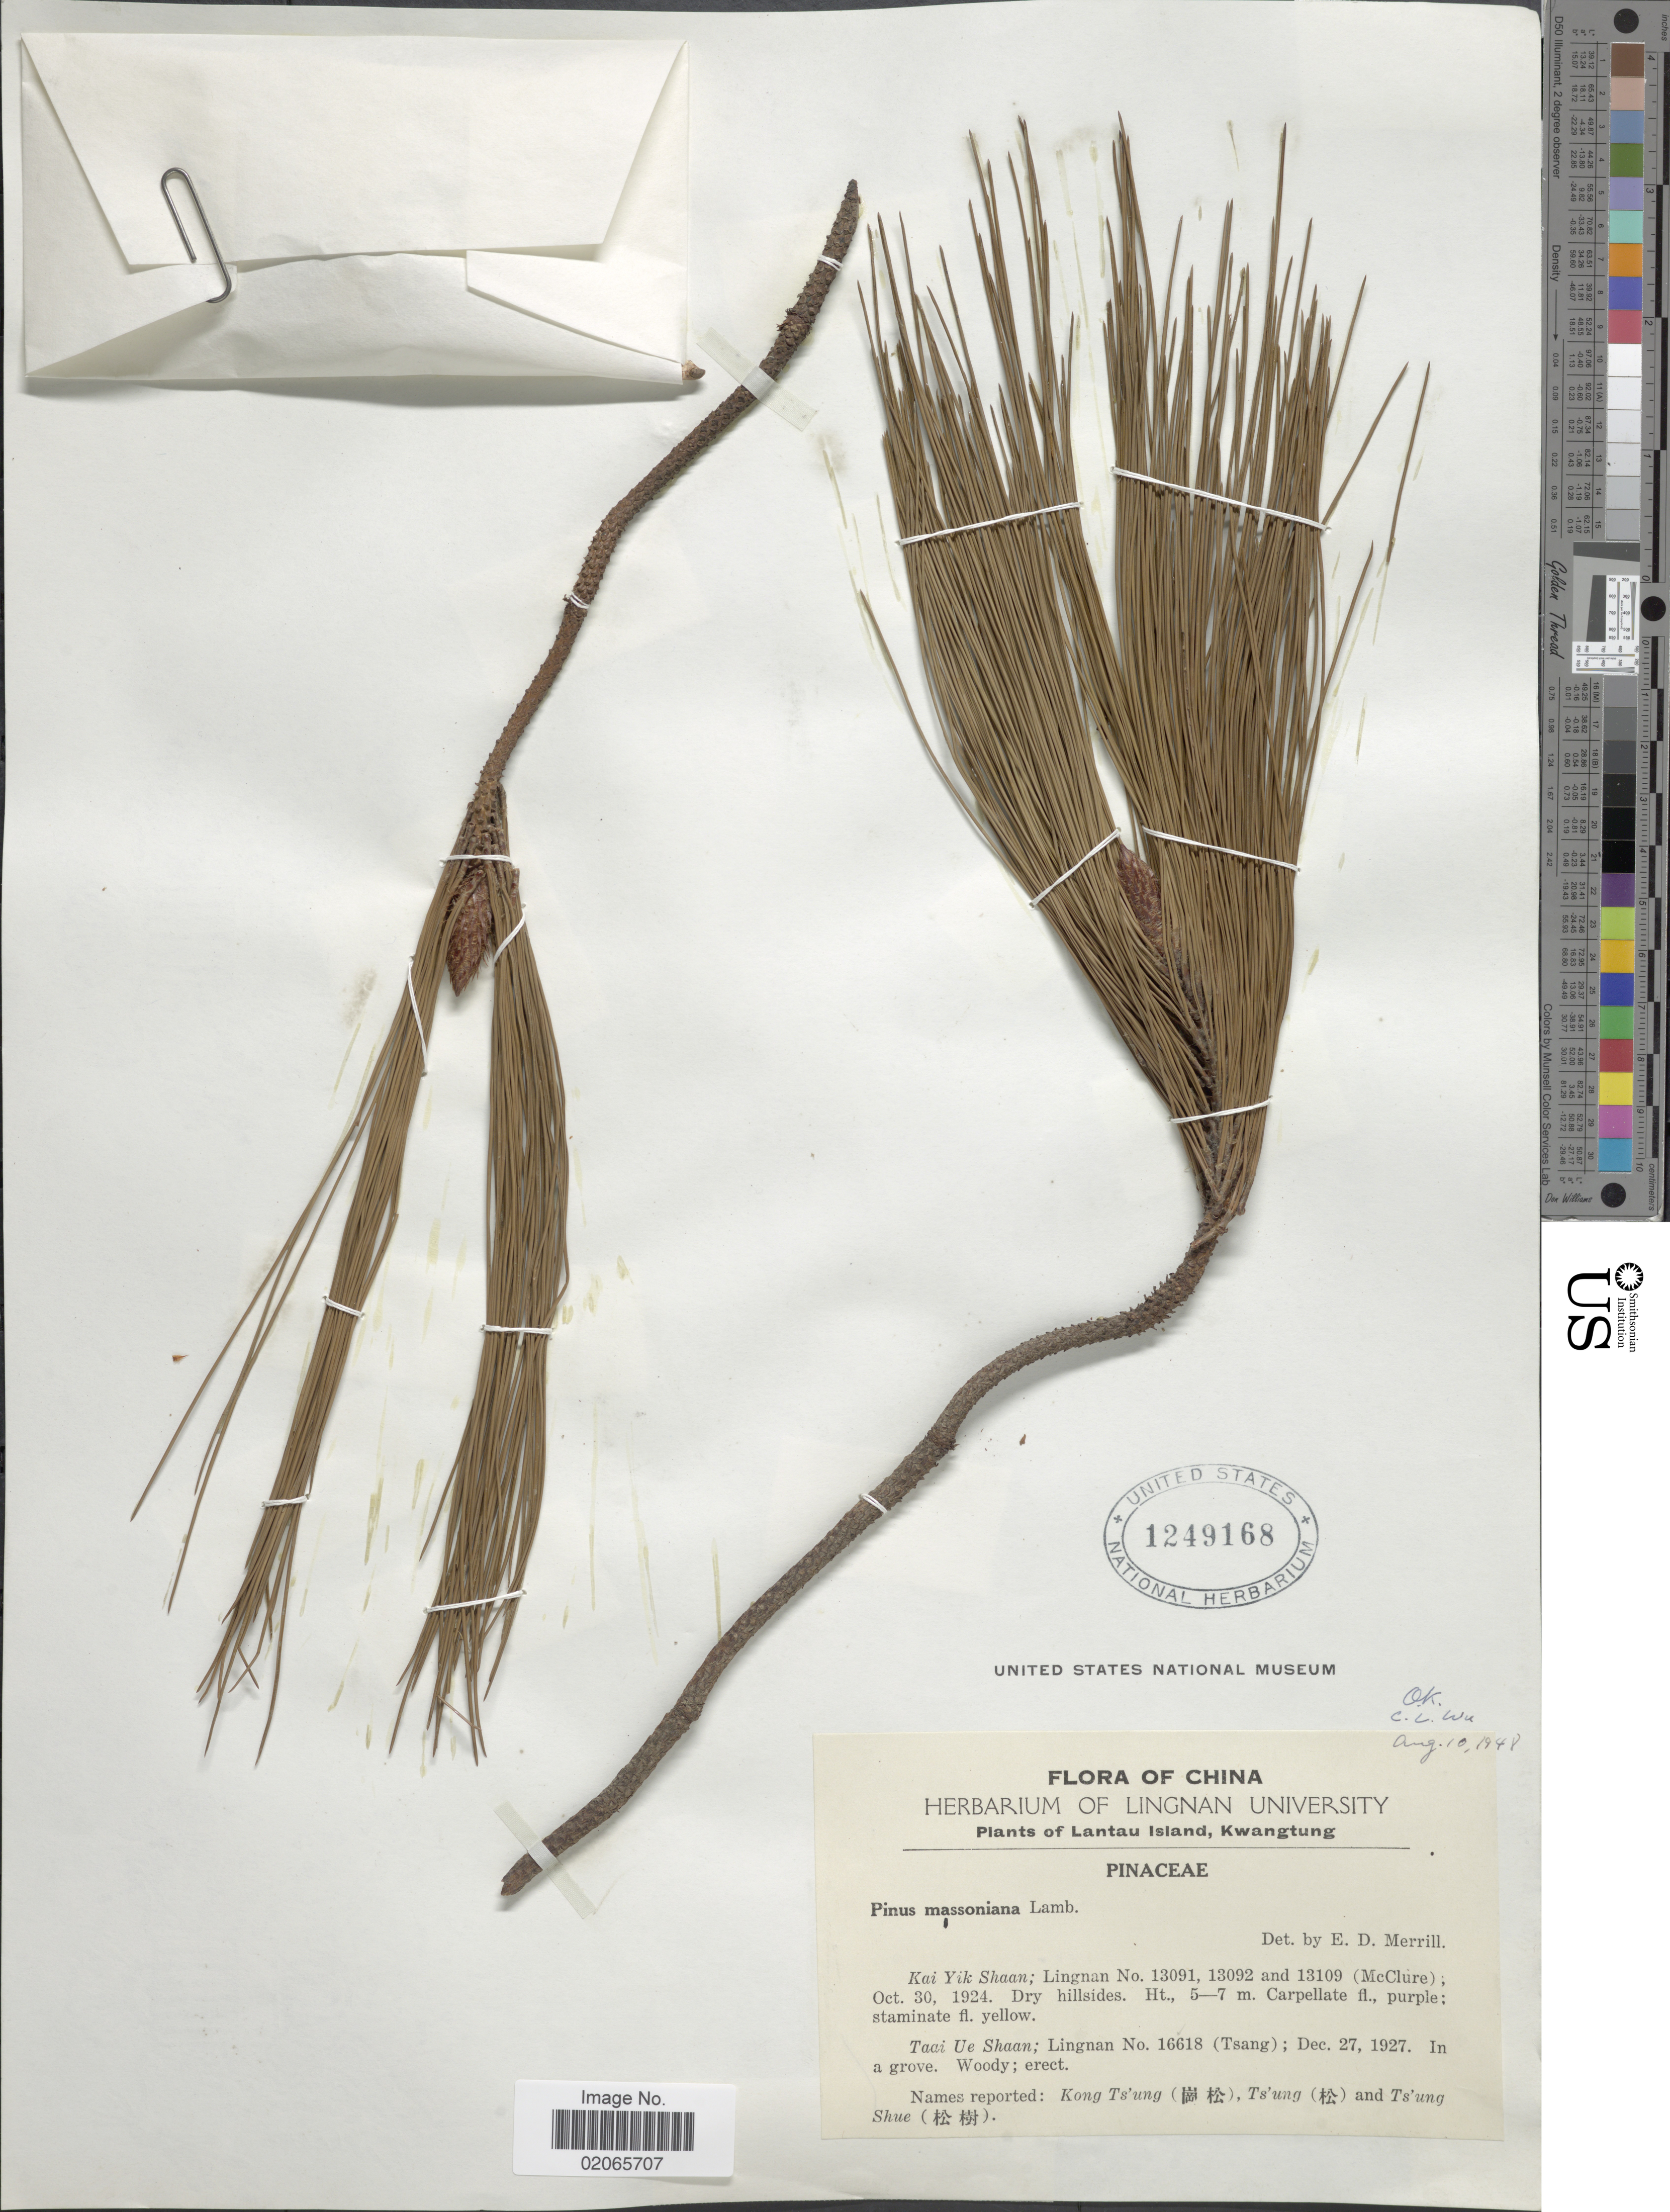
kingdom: Plantae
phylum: Tracheophyta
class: Pinopsida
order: Pinales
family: Pinaceae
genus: Pinus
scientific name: Pinus massoniana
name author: D. Don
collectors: T. Shaan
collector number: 316618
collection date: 1927-12-27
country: China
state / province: Guangdong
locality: Lantau Island, Kwangtung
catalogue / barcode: US 1249168